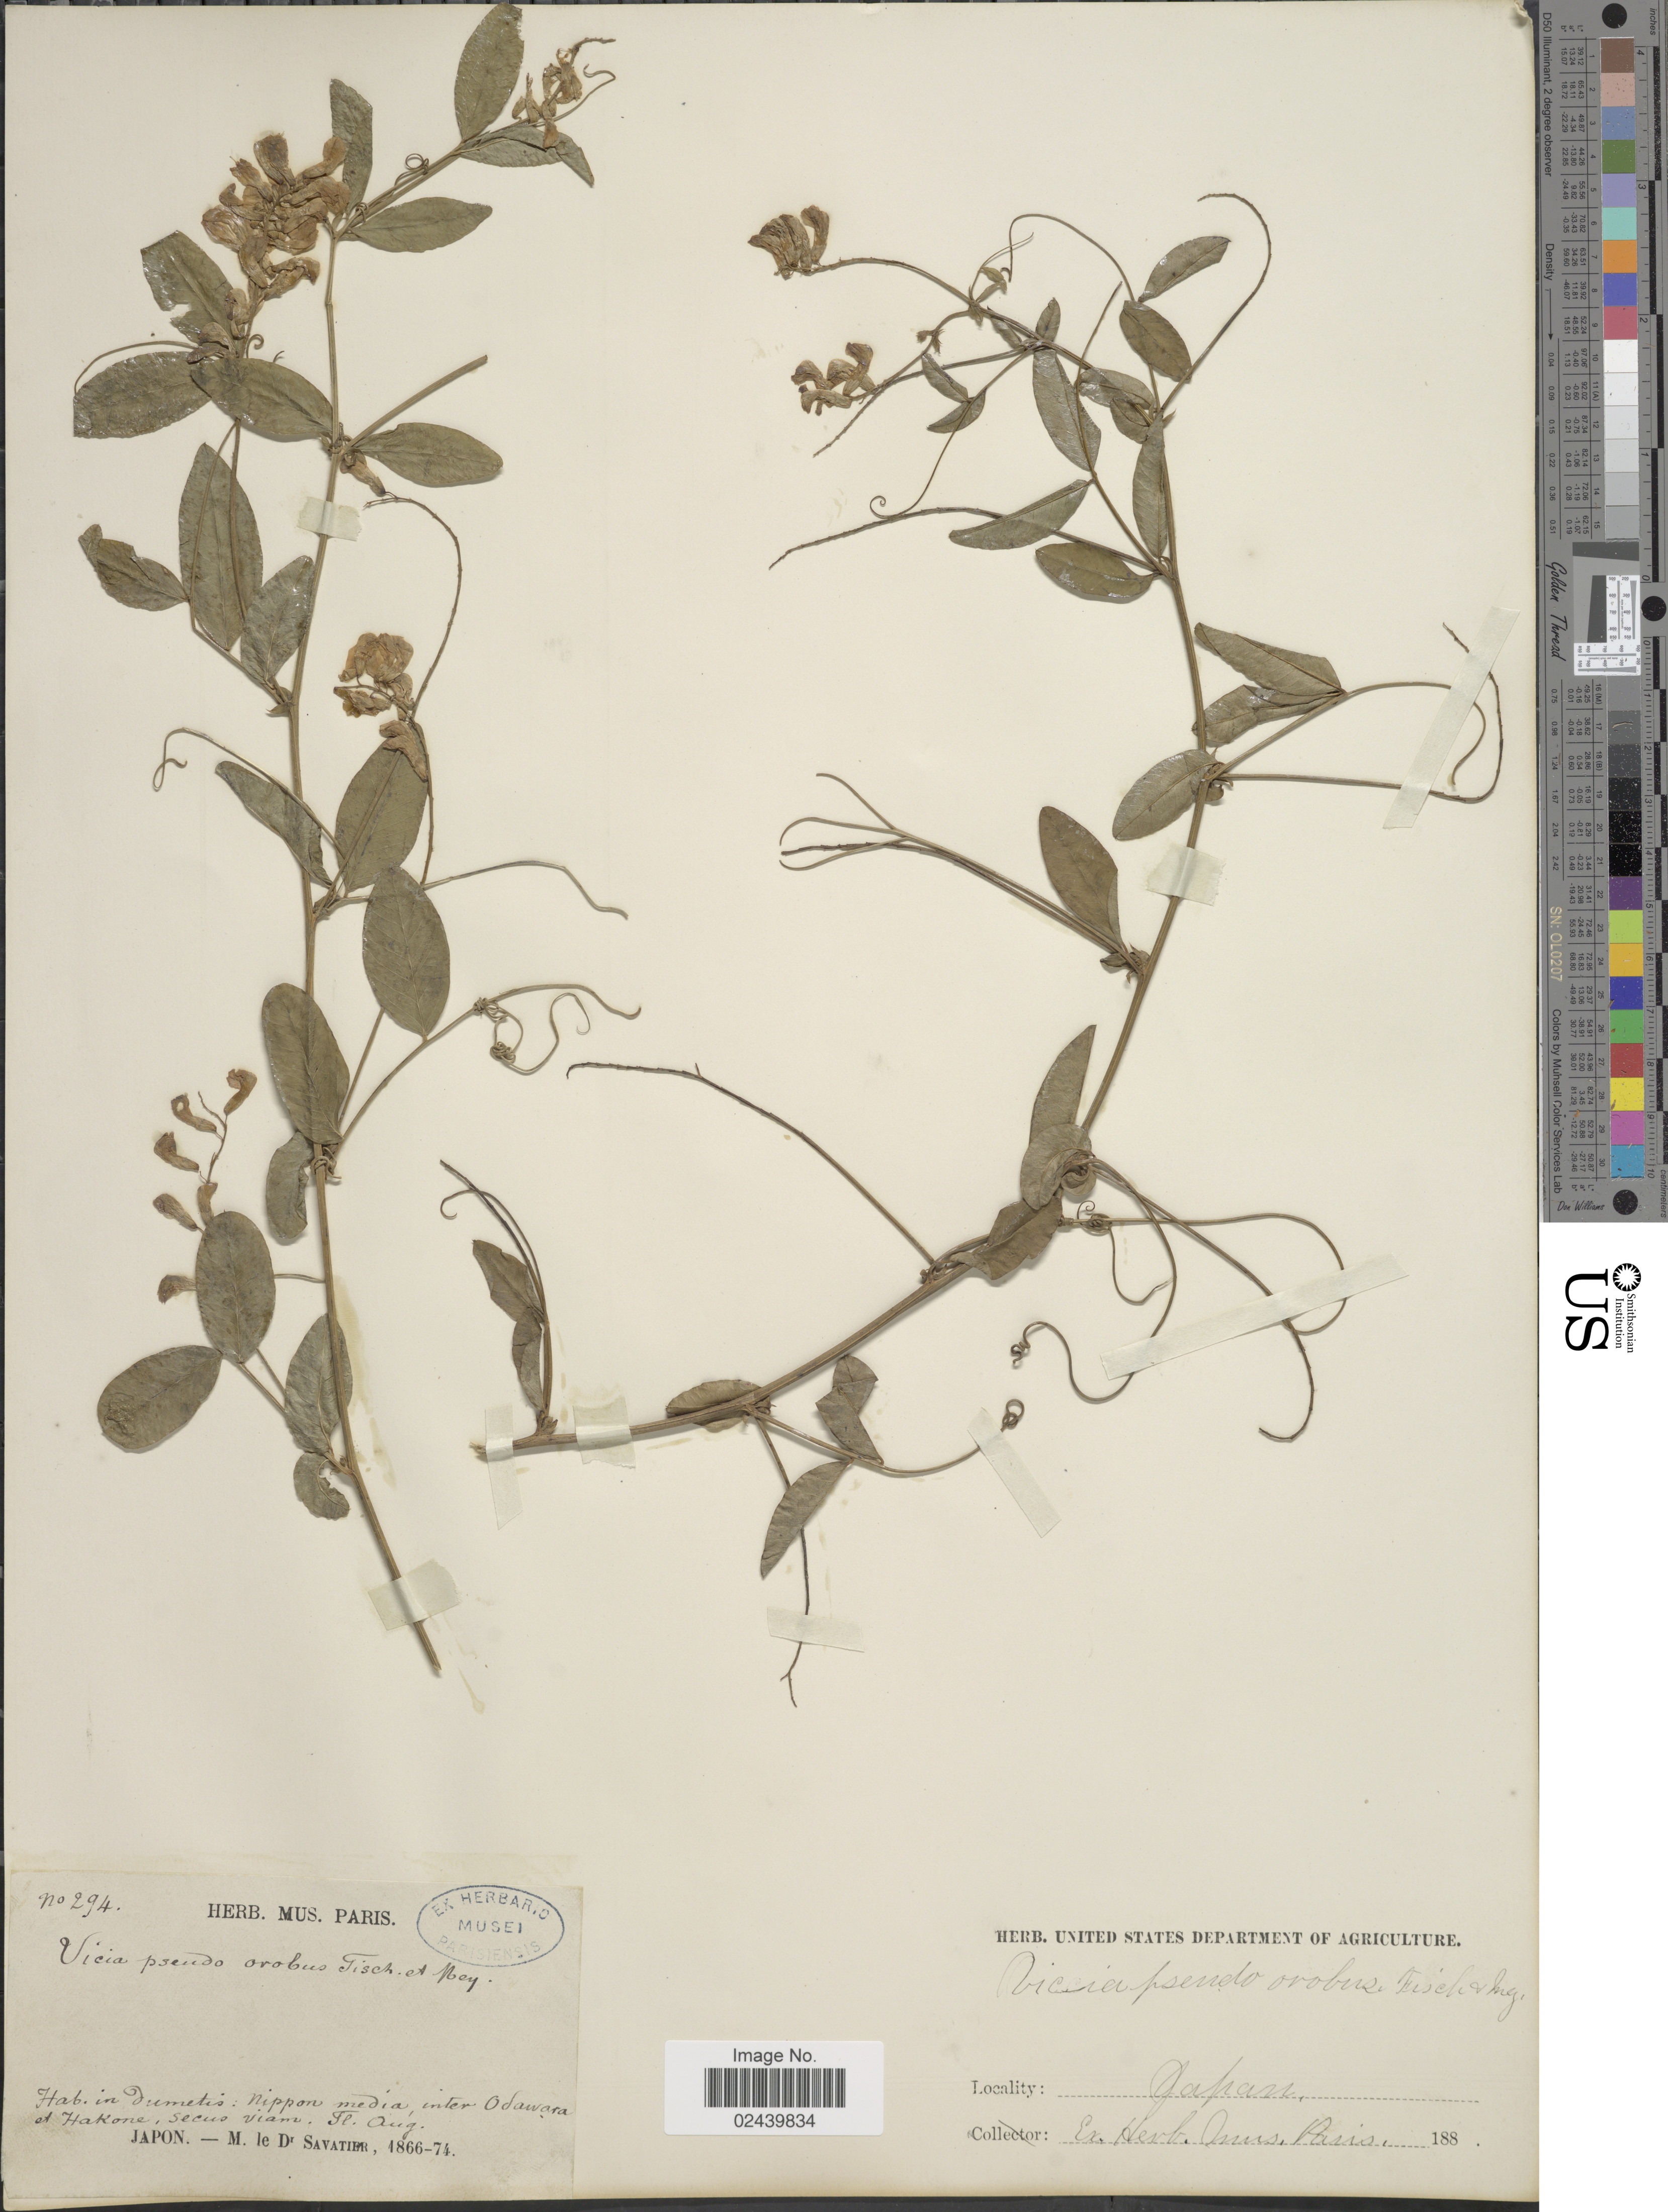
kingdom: Plantae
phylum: Tracheophyta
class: Magnoliopsida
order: Fabales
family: Fabaceae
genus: Vicia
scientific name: Vicia pseudo-orobus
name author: Fisch. & C.A. Mey.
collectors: M. Savatier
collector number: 294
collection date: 1866-08/1874-08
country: Japan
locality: Nippon media, inter Odawara et Hakone